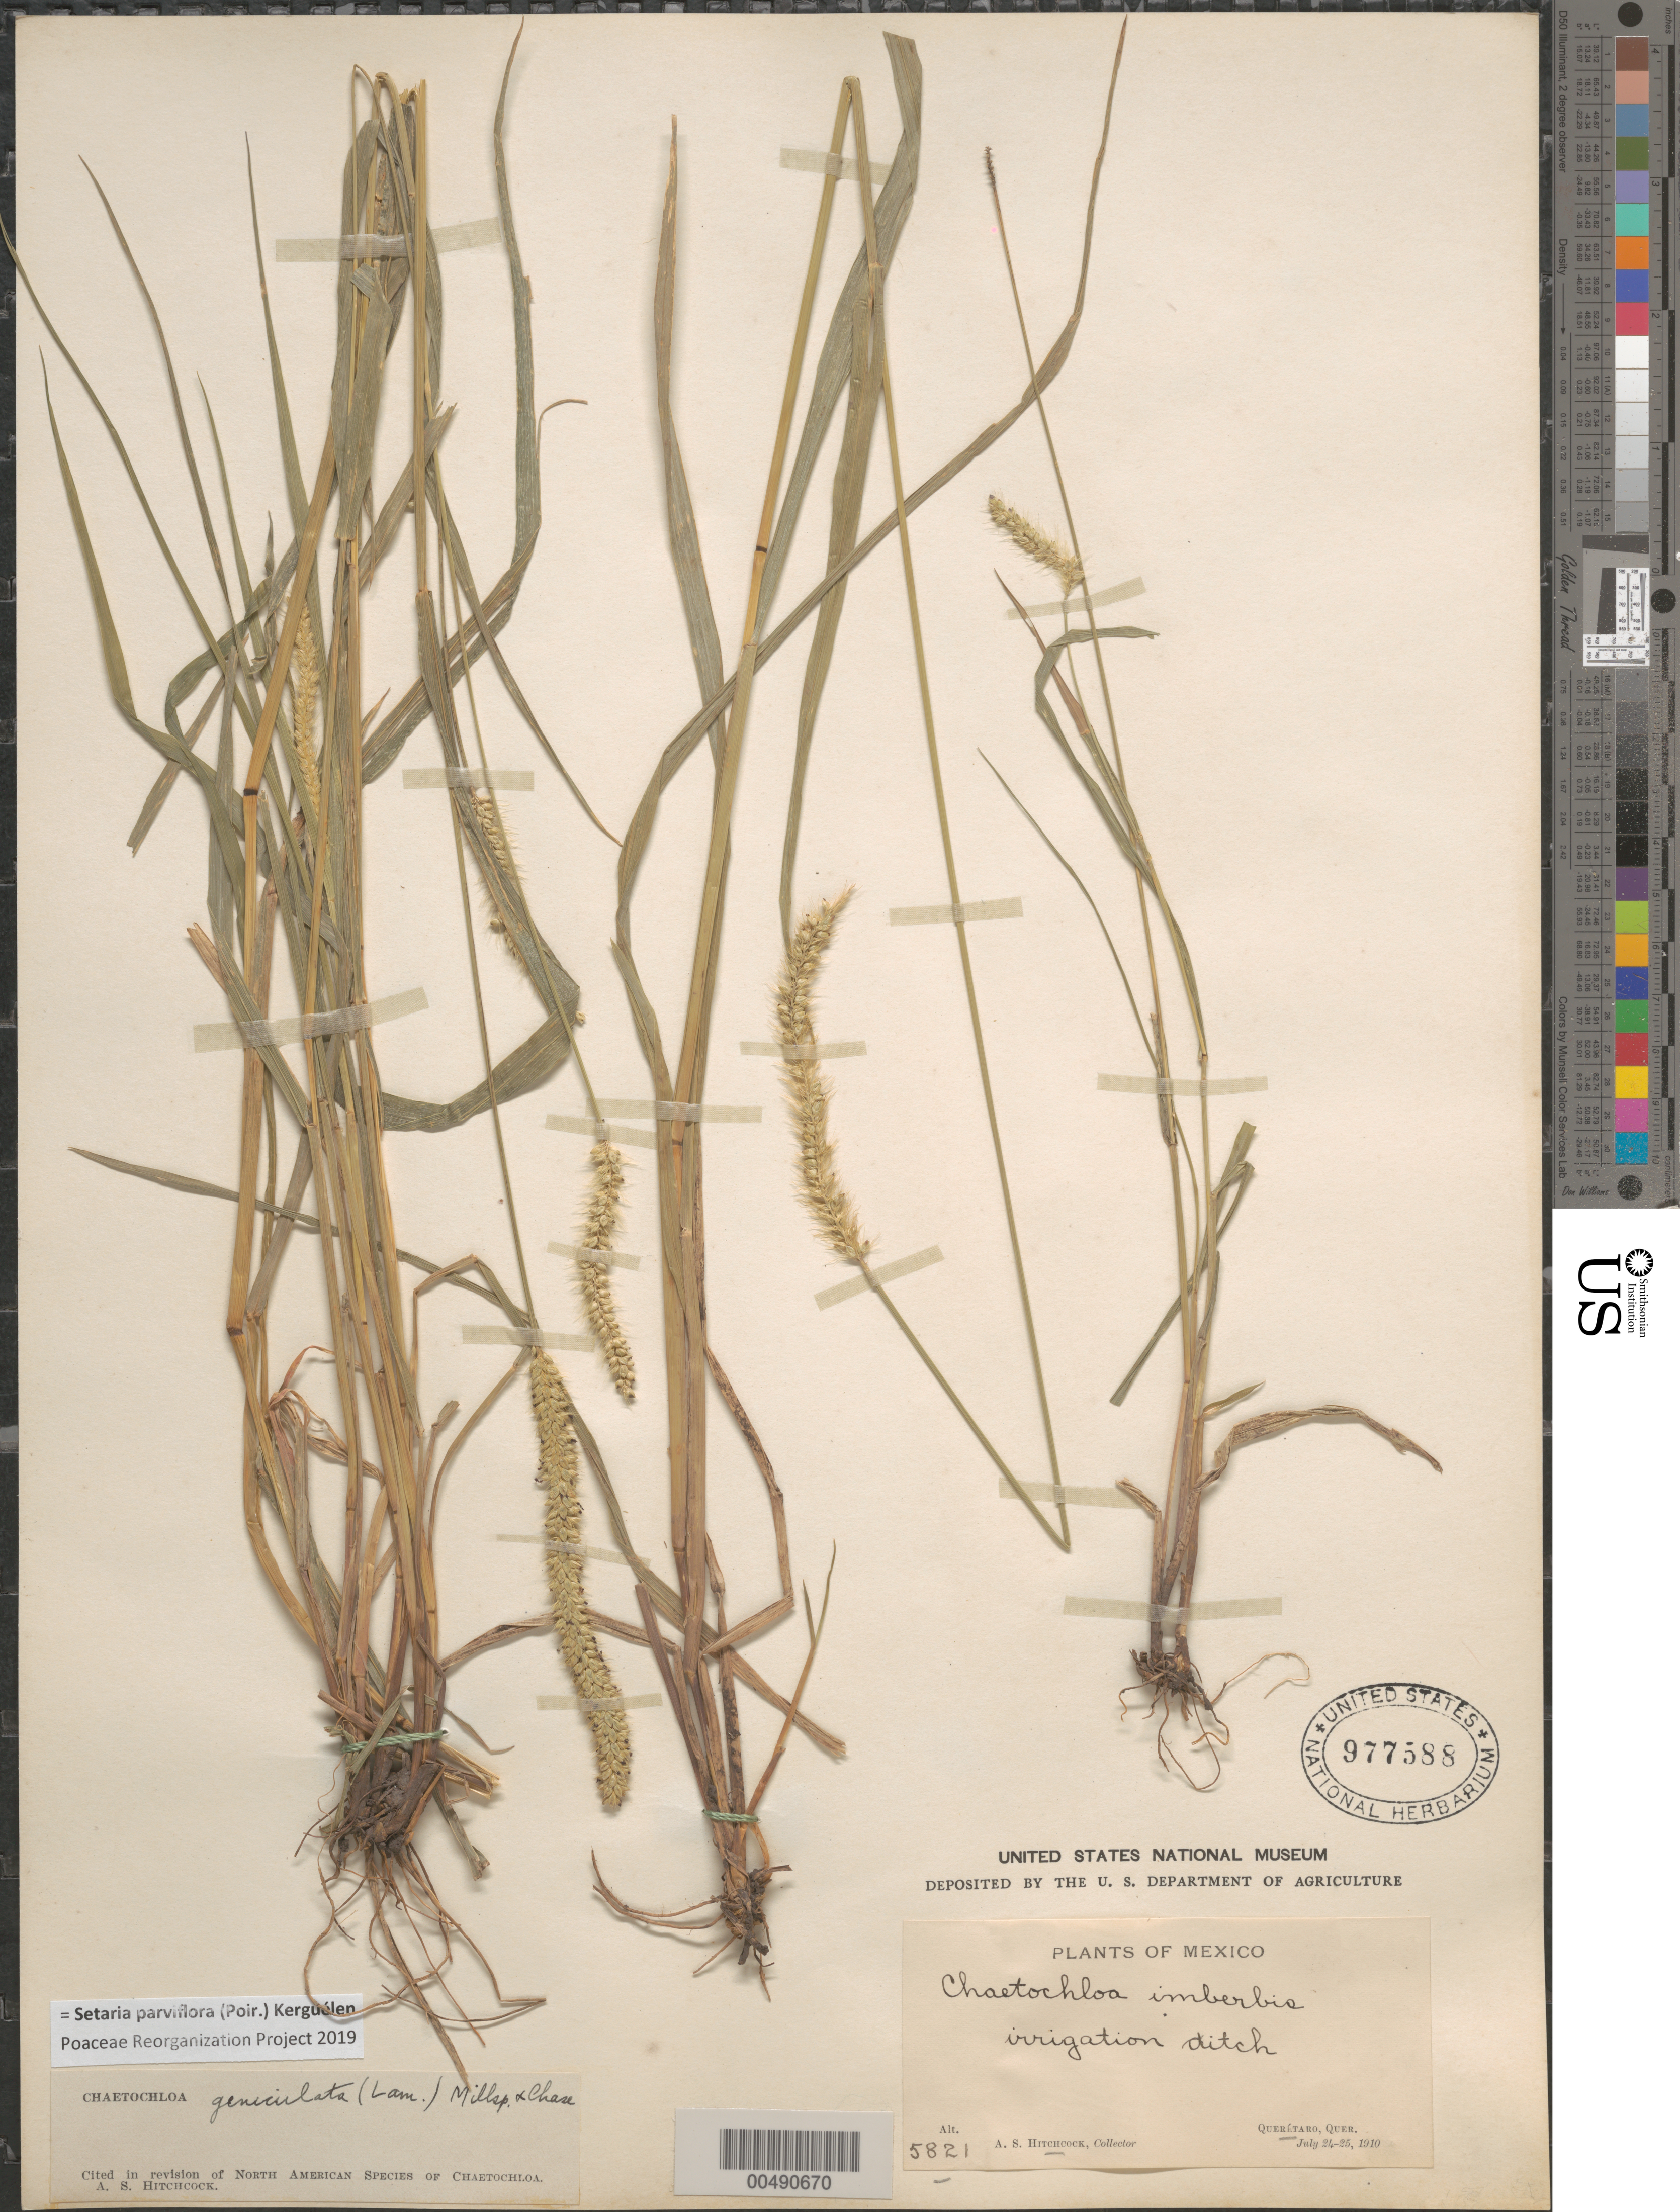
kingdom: Plantae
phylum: Tracheophyta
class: Liliopsida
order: Poales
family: Poaceae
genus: Setaria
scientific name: Setaria parviflora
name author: (Poir.) Kerguélen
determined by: Poaceae Reorganization Project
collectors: A. S. Hitchcock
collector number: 5821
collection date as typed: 24 Jul 1910 to 25 Jul 1910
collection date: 1910-07-24/1910-07-25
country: Mexico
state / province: Querétaro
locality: Querétaro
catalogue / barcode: US 977588